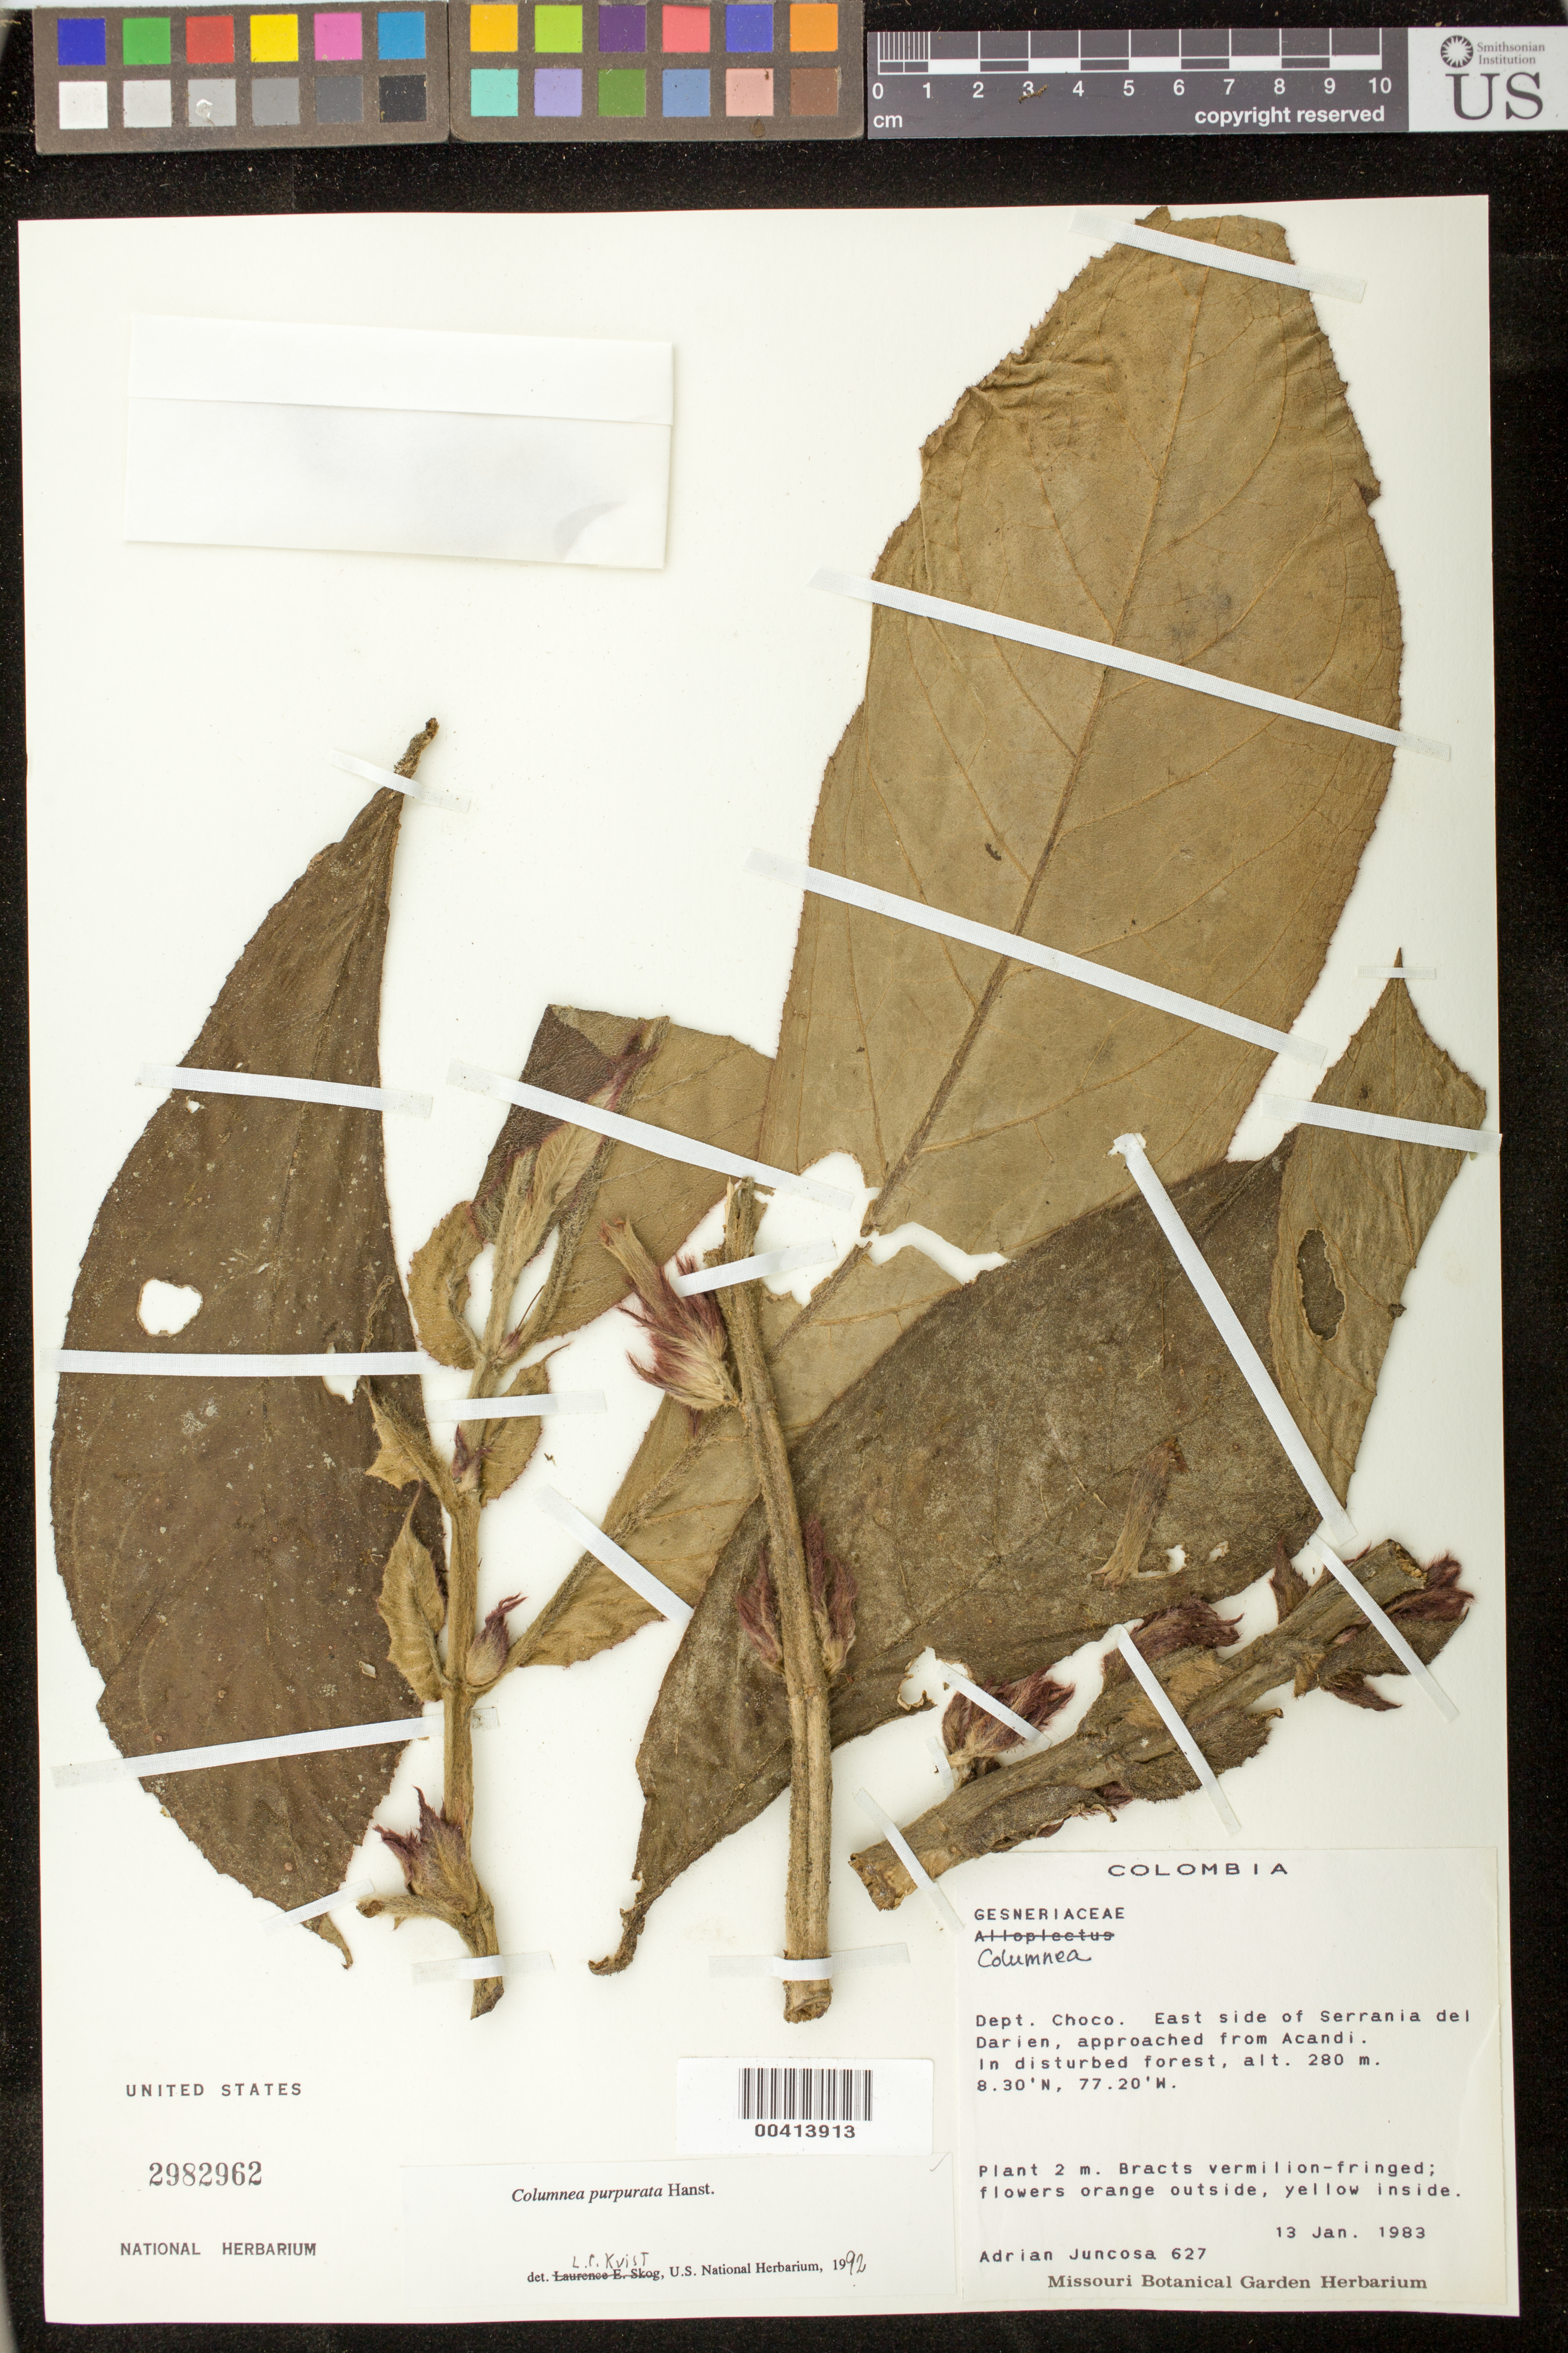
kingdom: Plantae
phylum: Tracheophyta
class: Magnoliopsida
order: Lamiales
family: Gesneriaceae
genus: Columnea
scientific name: Columnea purpurata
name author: Hanst.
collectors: A. Juncosa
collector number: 627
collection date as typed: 13 Jan 1983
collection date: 1983-01-13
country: Colombia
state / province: Chocó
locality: E of Serrania del Darien, near Acandi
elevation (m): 280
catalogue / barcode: US 2982962